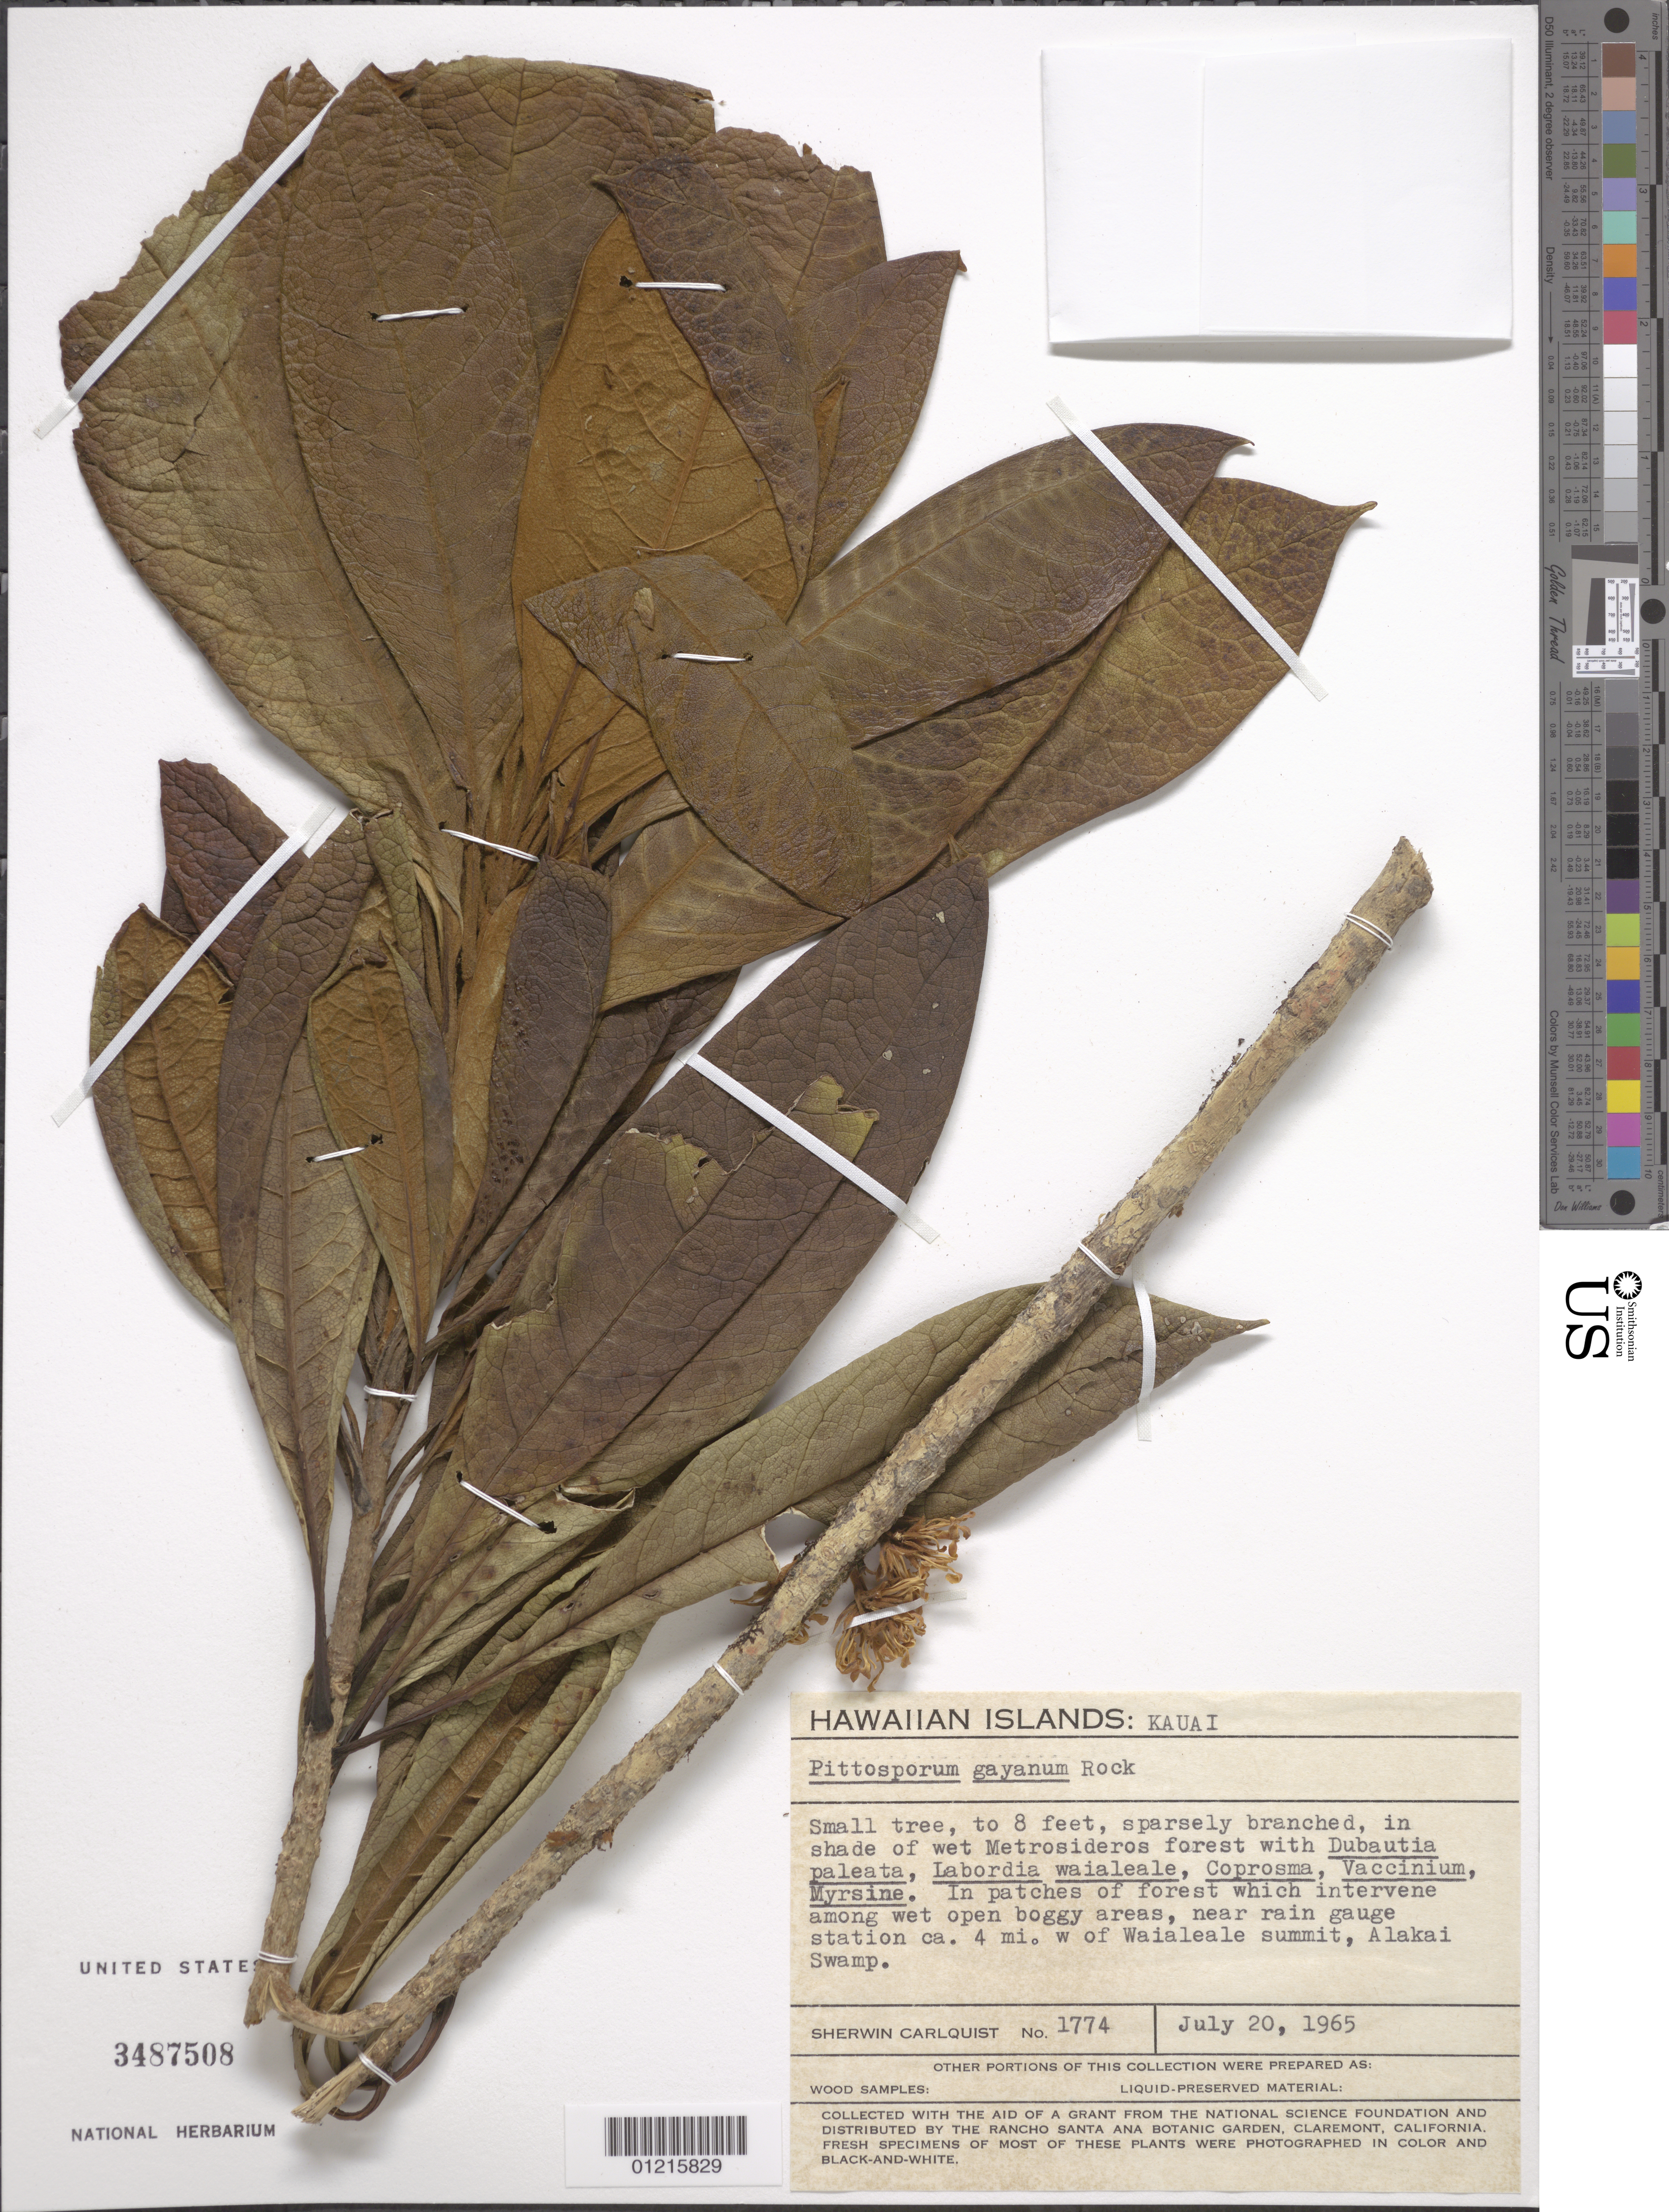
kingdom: Plantae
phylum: Tracheophyta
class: Magnoliopsida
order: Apiales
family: Pittosporaceae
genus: Pittosporum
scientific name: Pittosporum gayanum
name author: Rock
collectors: S. Carlquist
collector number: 1774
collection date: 1965-07-20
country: United States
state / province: Hawaii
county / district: Kaui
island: Kaua'i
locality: Near rain gauge ca. 4 mi. W of Waialeale Summit, Alakai Swamp.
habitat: Wet forest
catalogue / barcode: US 3487508